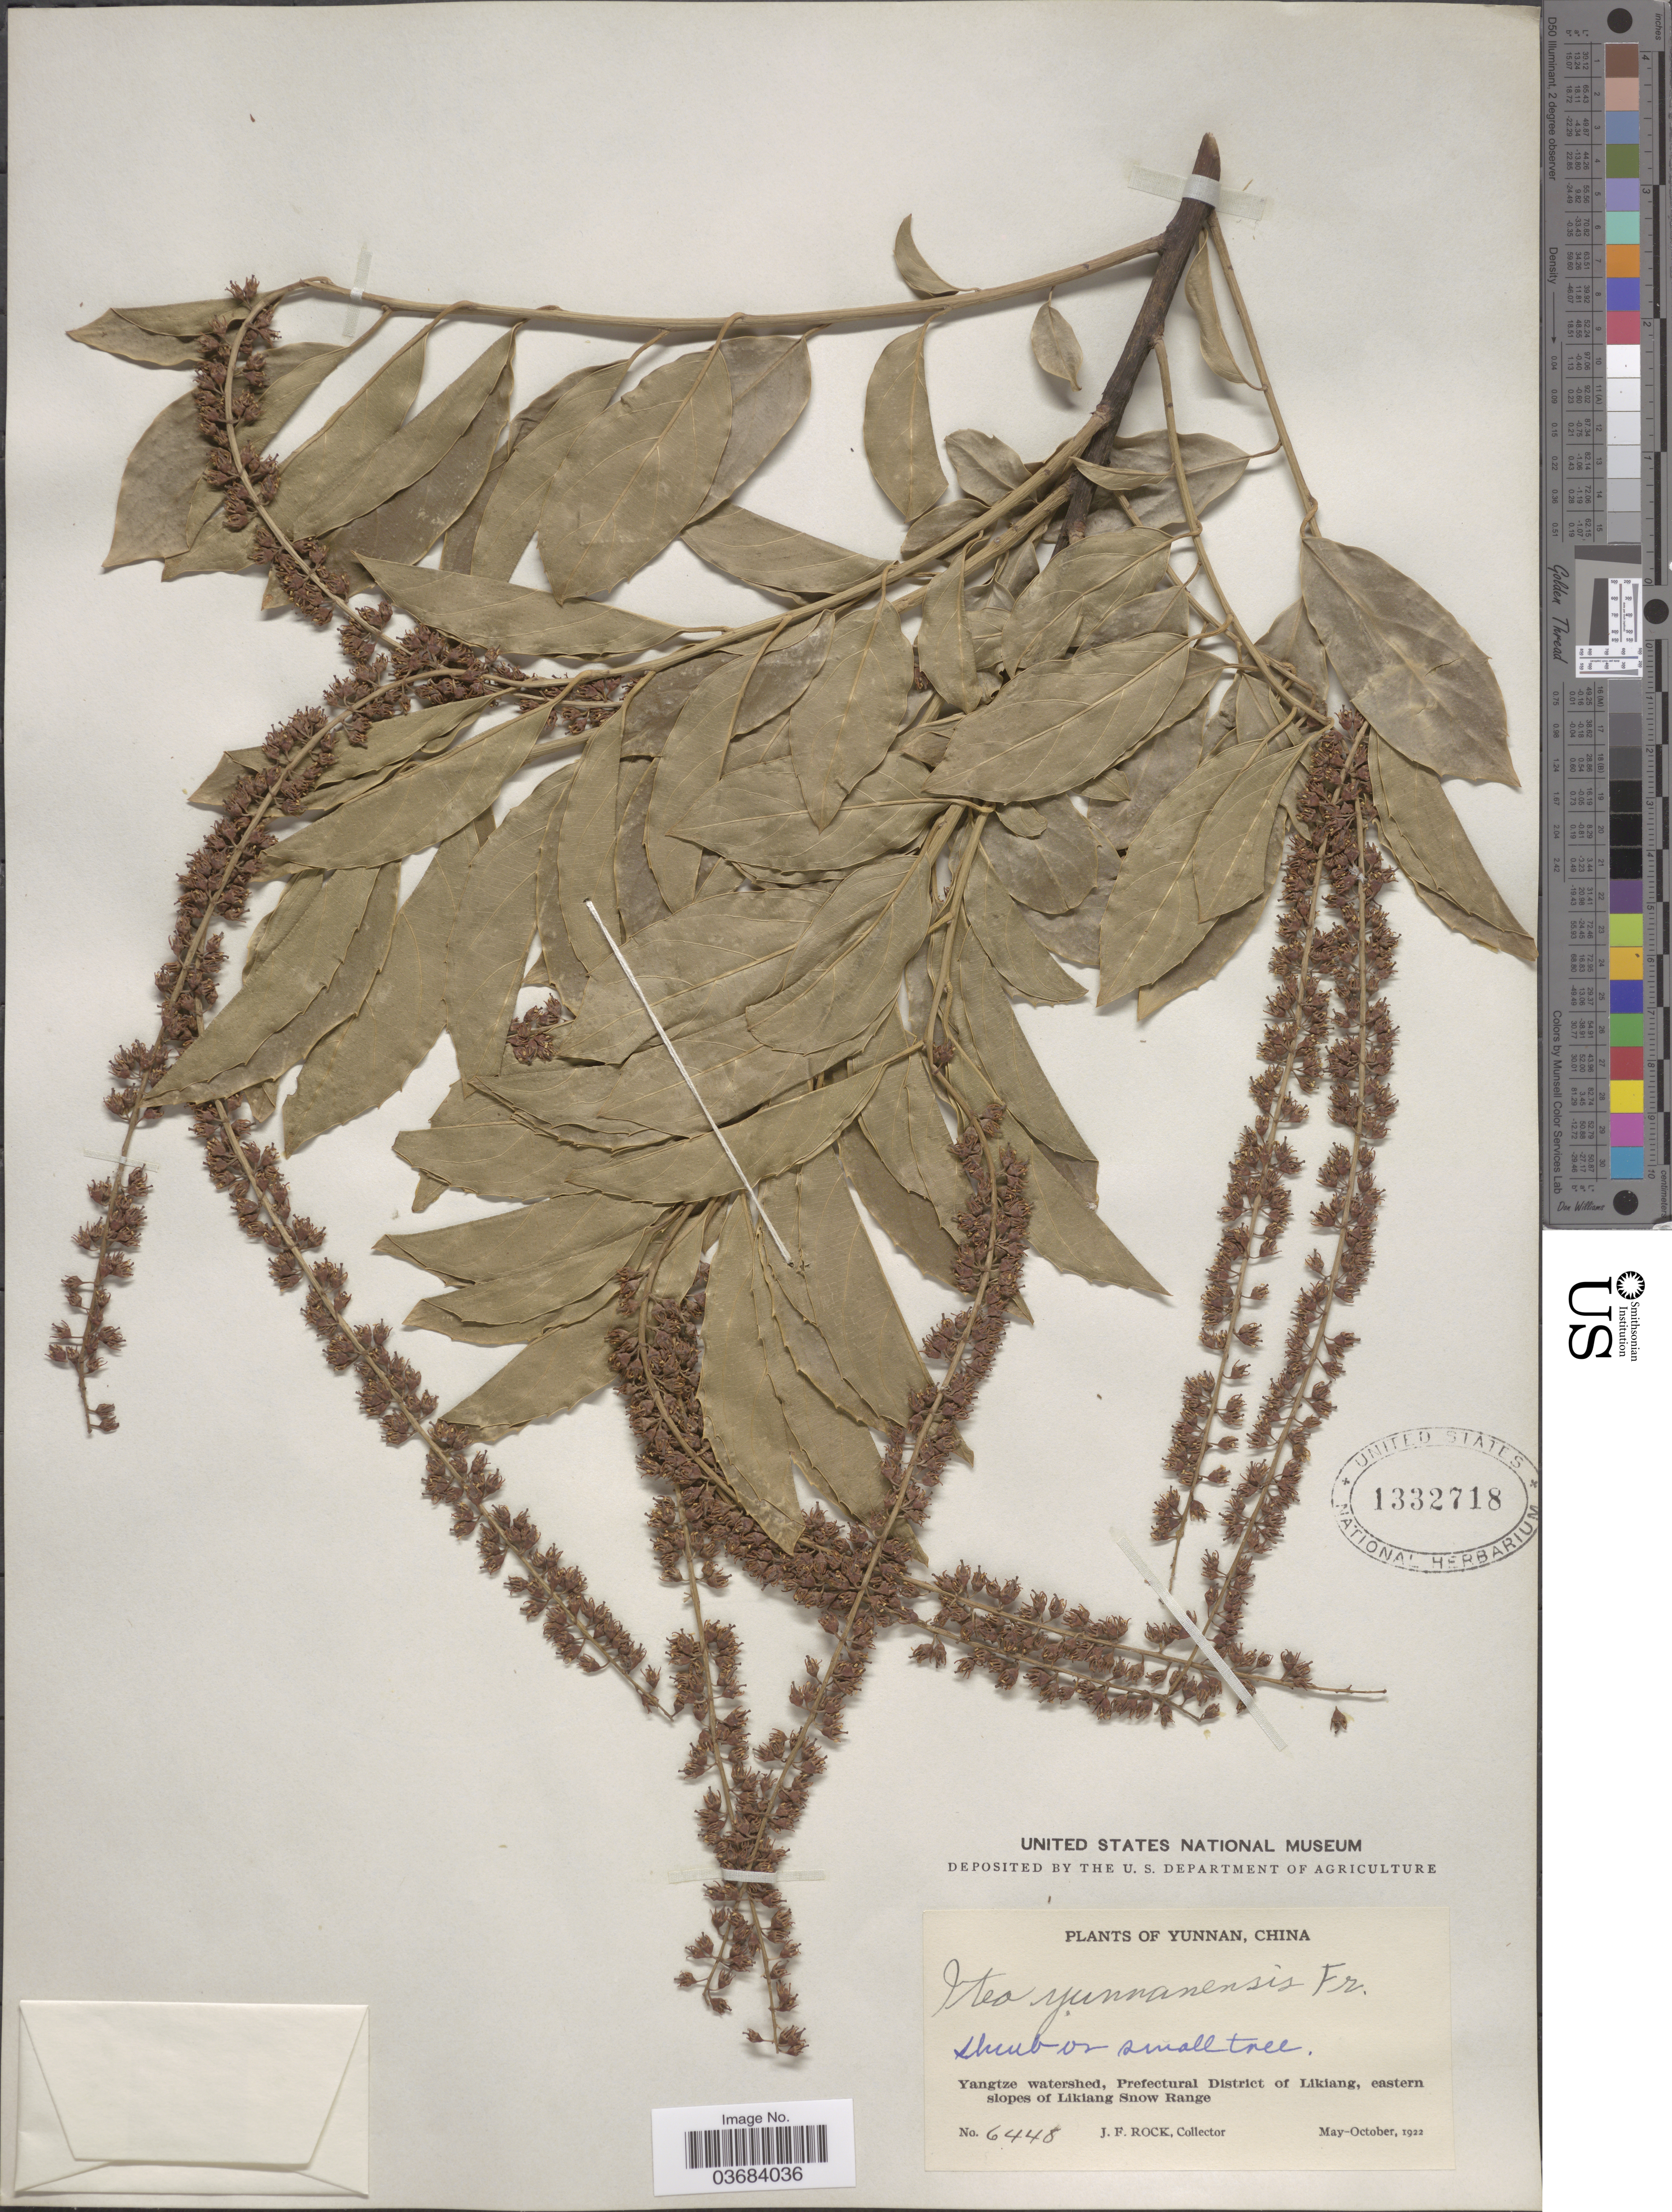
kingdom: Plantae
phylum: Tracheophyta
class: Magnoliopsida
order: Saxifragales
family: Iteaceae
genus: Itea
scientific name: Itea yunnanensis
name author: Franch.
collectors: J. Rock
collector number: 6448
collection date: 1922-05/1922-10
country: China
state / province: Yunnan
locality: Yangtze watershed, Prefectural District of Likiang, eastern slopes of Likiang Snow Range.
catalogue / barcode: US 1332718